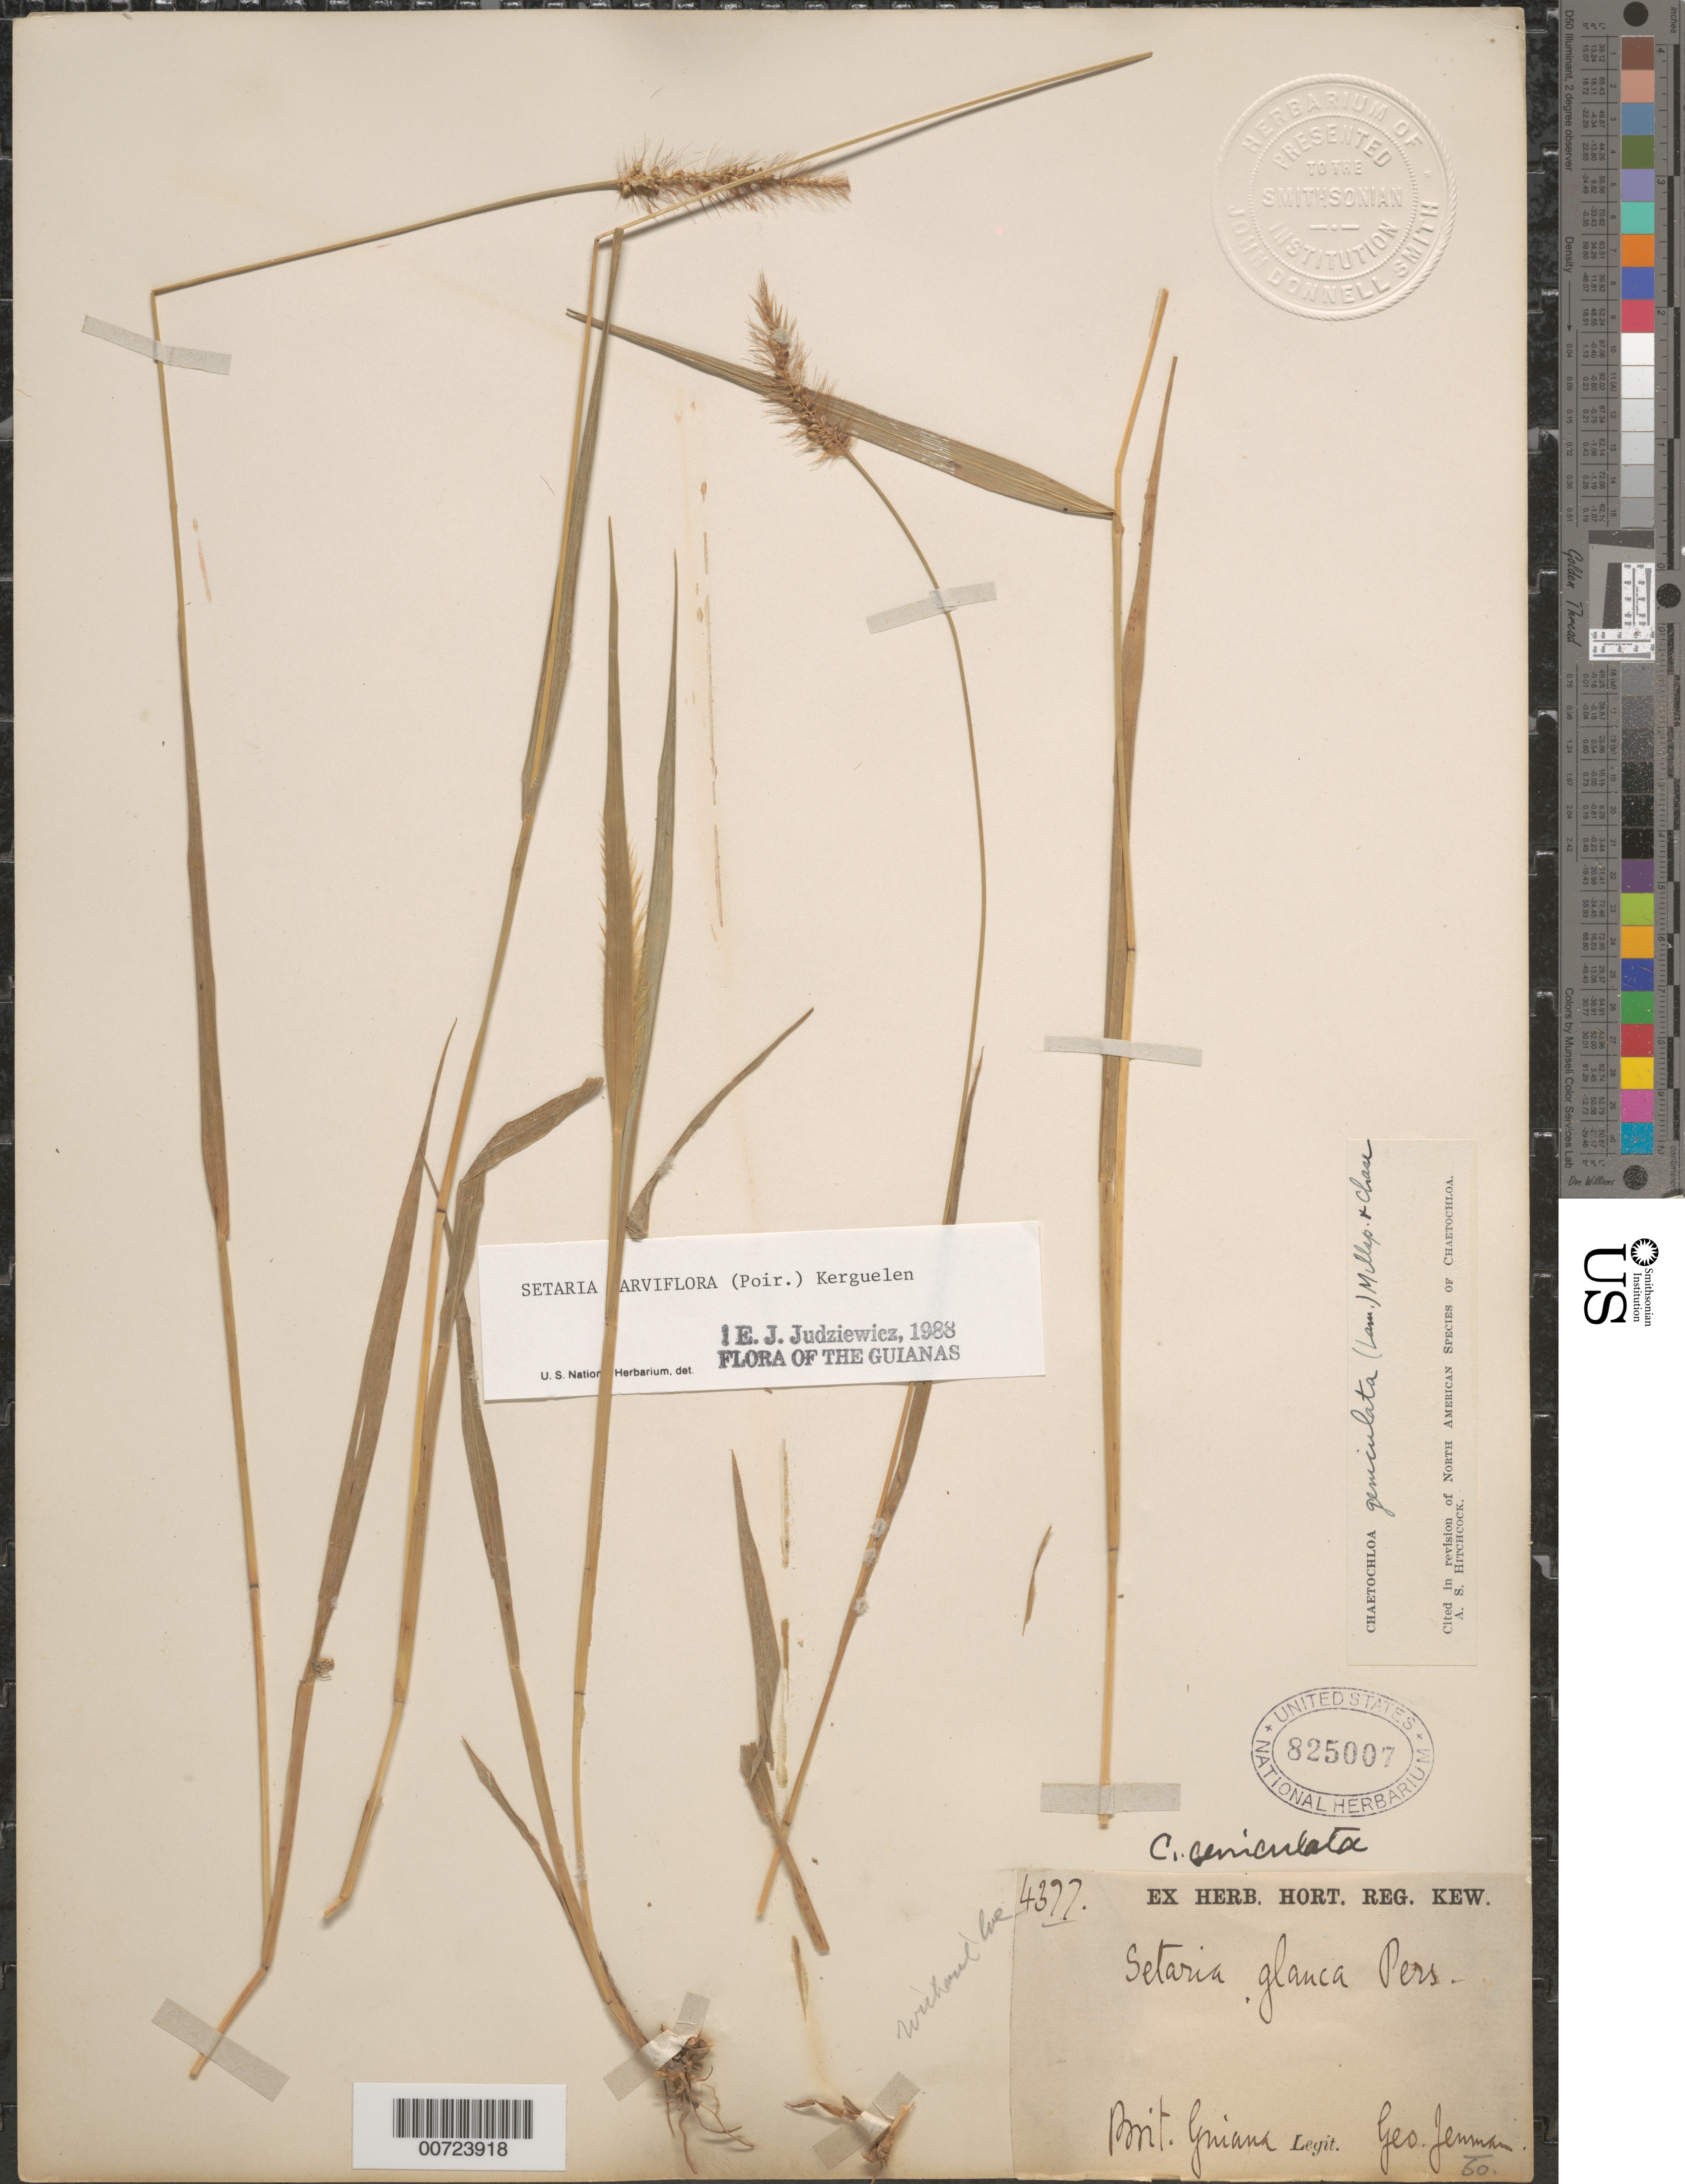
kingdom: Plantae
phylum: Tracheophyta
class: Liliopsida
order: Poales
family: Poaceae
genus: Setaria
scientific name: Setaria parviflora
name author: (Poir.) Kerguélen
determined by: Judziewicz, E. J.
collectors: G. S. Jenman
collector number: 4377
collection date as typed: June 1888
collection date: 1888-06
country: Guyana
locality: Coast Region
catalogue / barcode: US 825007